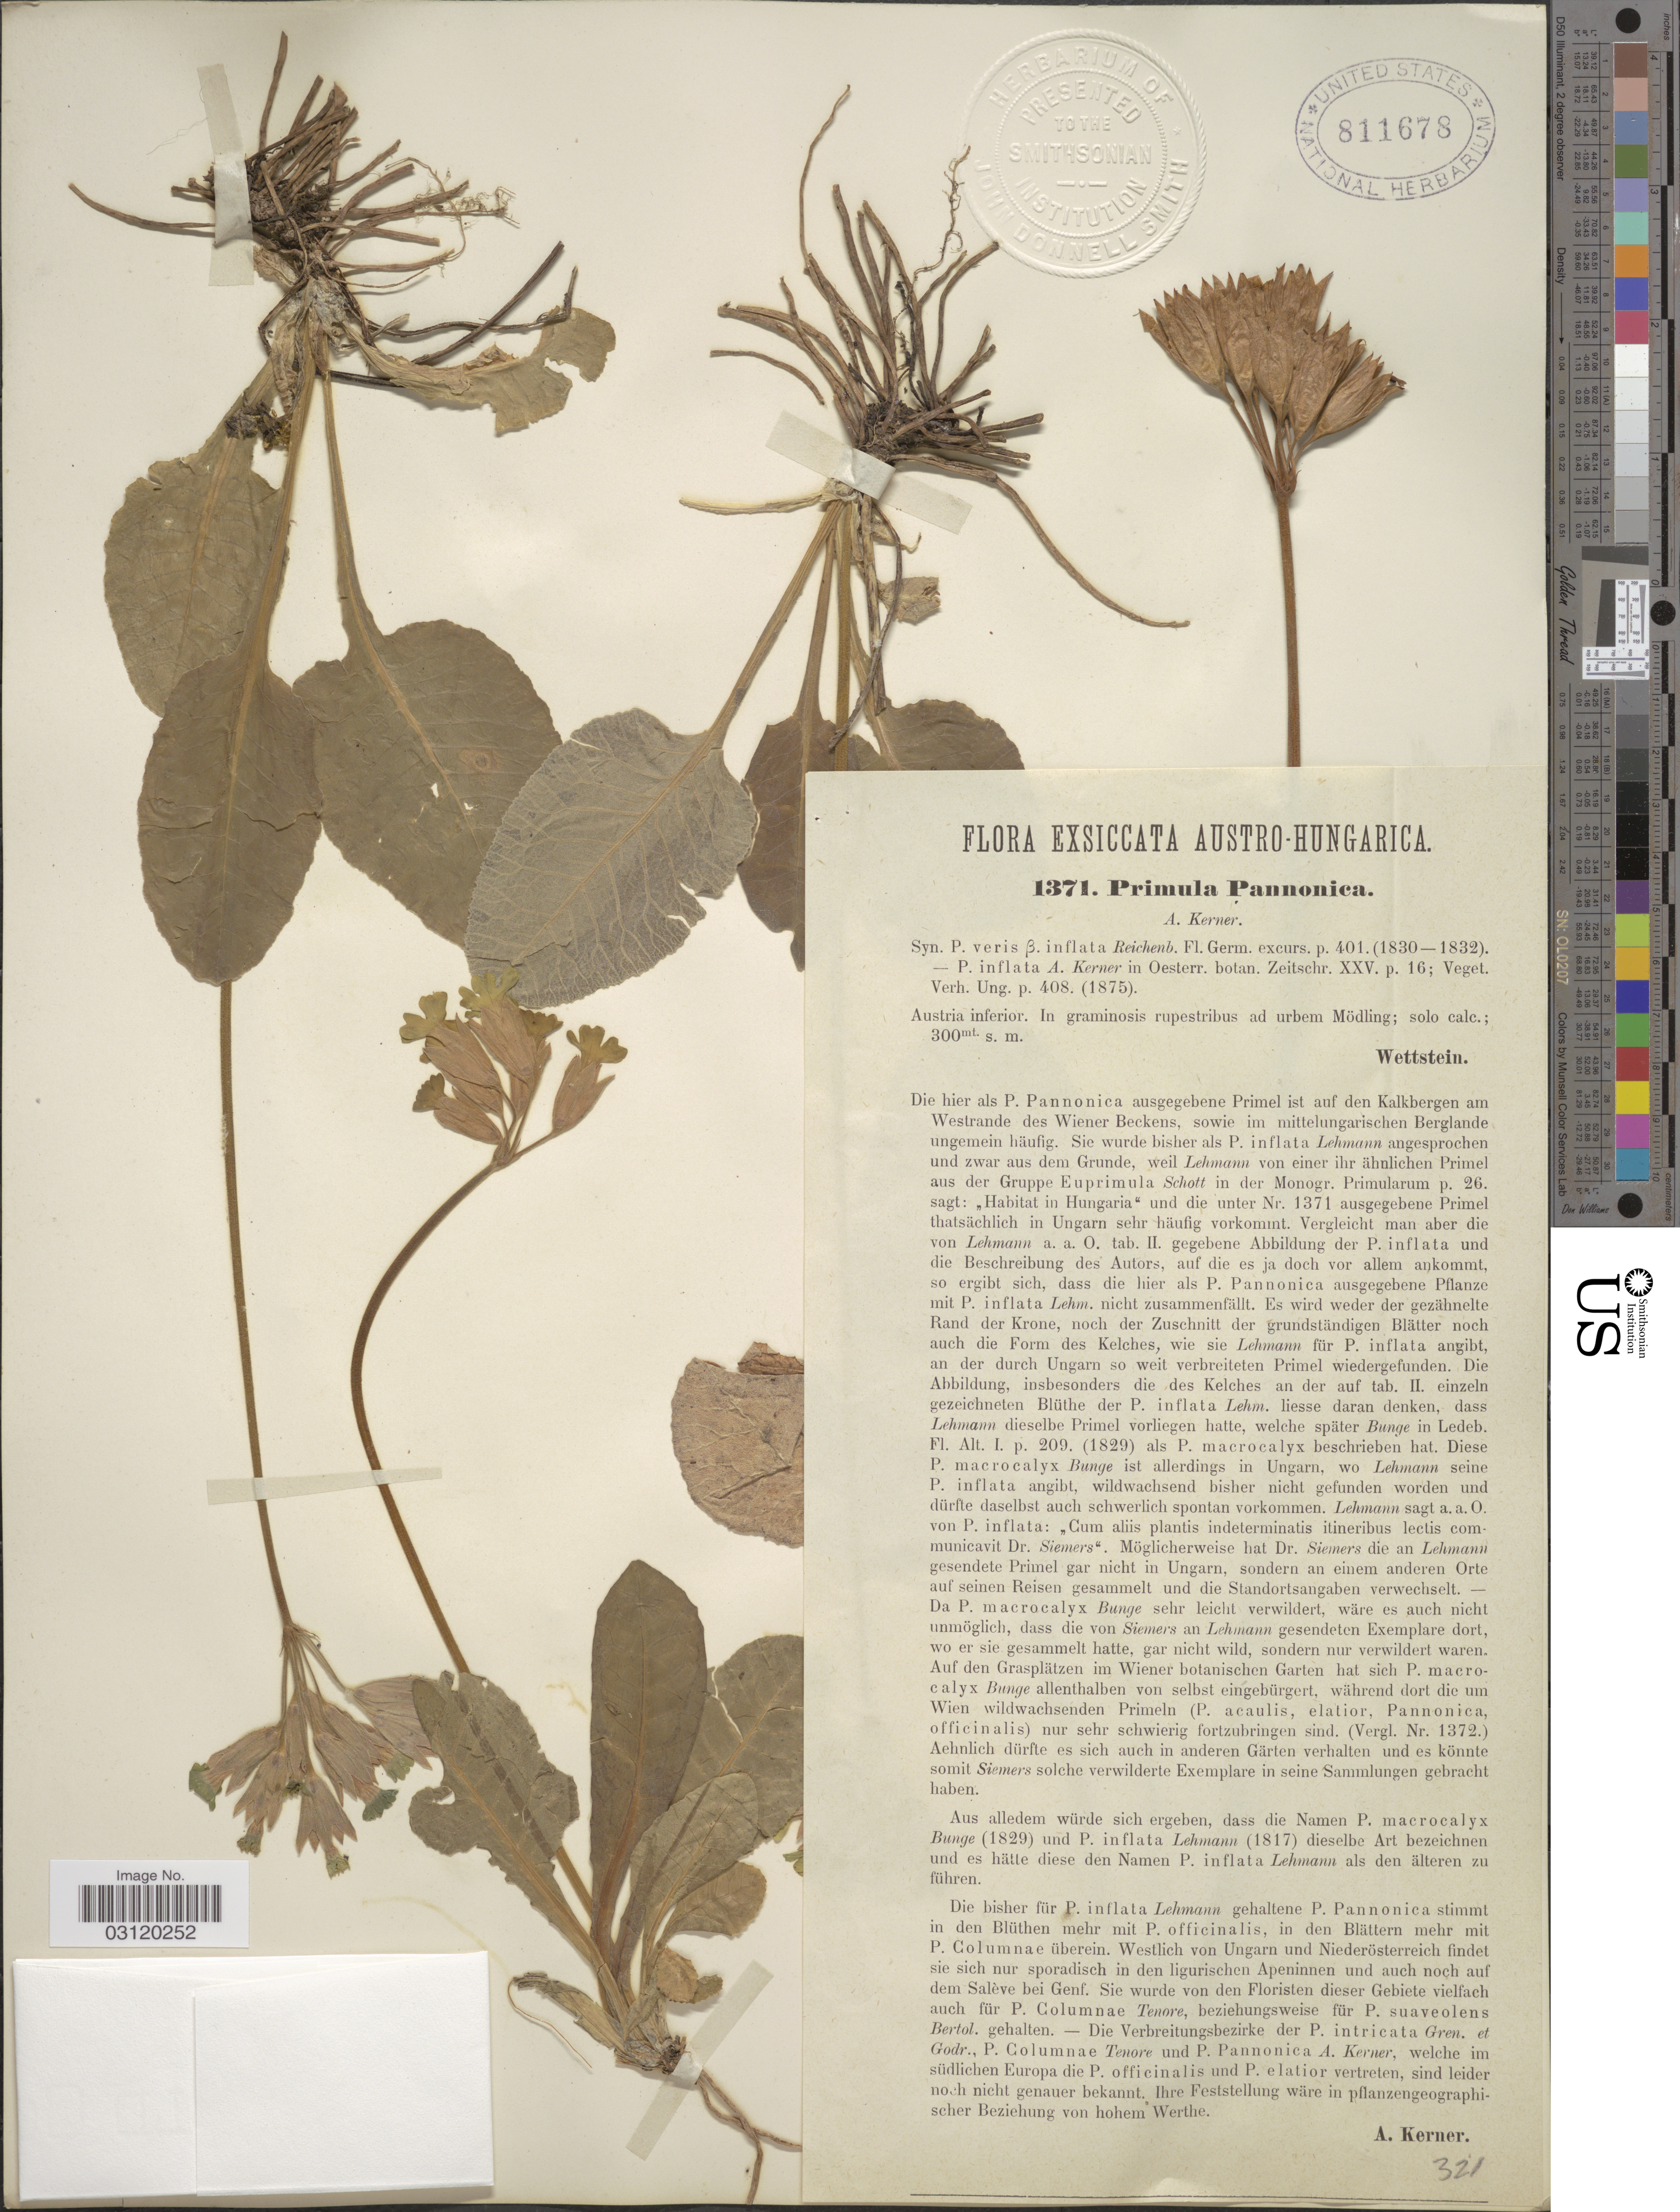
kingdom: Plantae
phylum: Tracheophyta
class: Magnoliopsida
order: Ericales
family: Primulaceae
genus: Primula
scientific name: Primula x pannonica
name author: A. Kern.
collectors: Wettstein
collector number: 1371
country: Austria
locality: Austria inferior, In graminosis rupestribus ad urbem Mödling.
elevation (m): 300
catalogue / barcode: US 811678